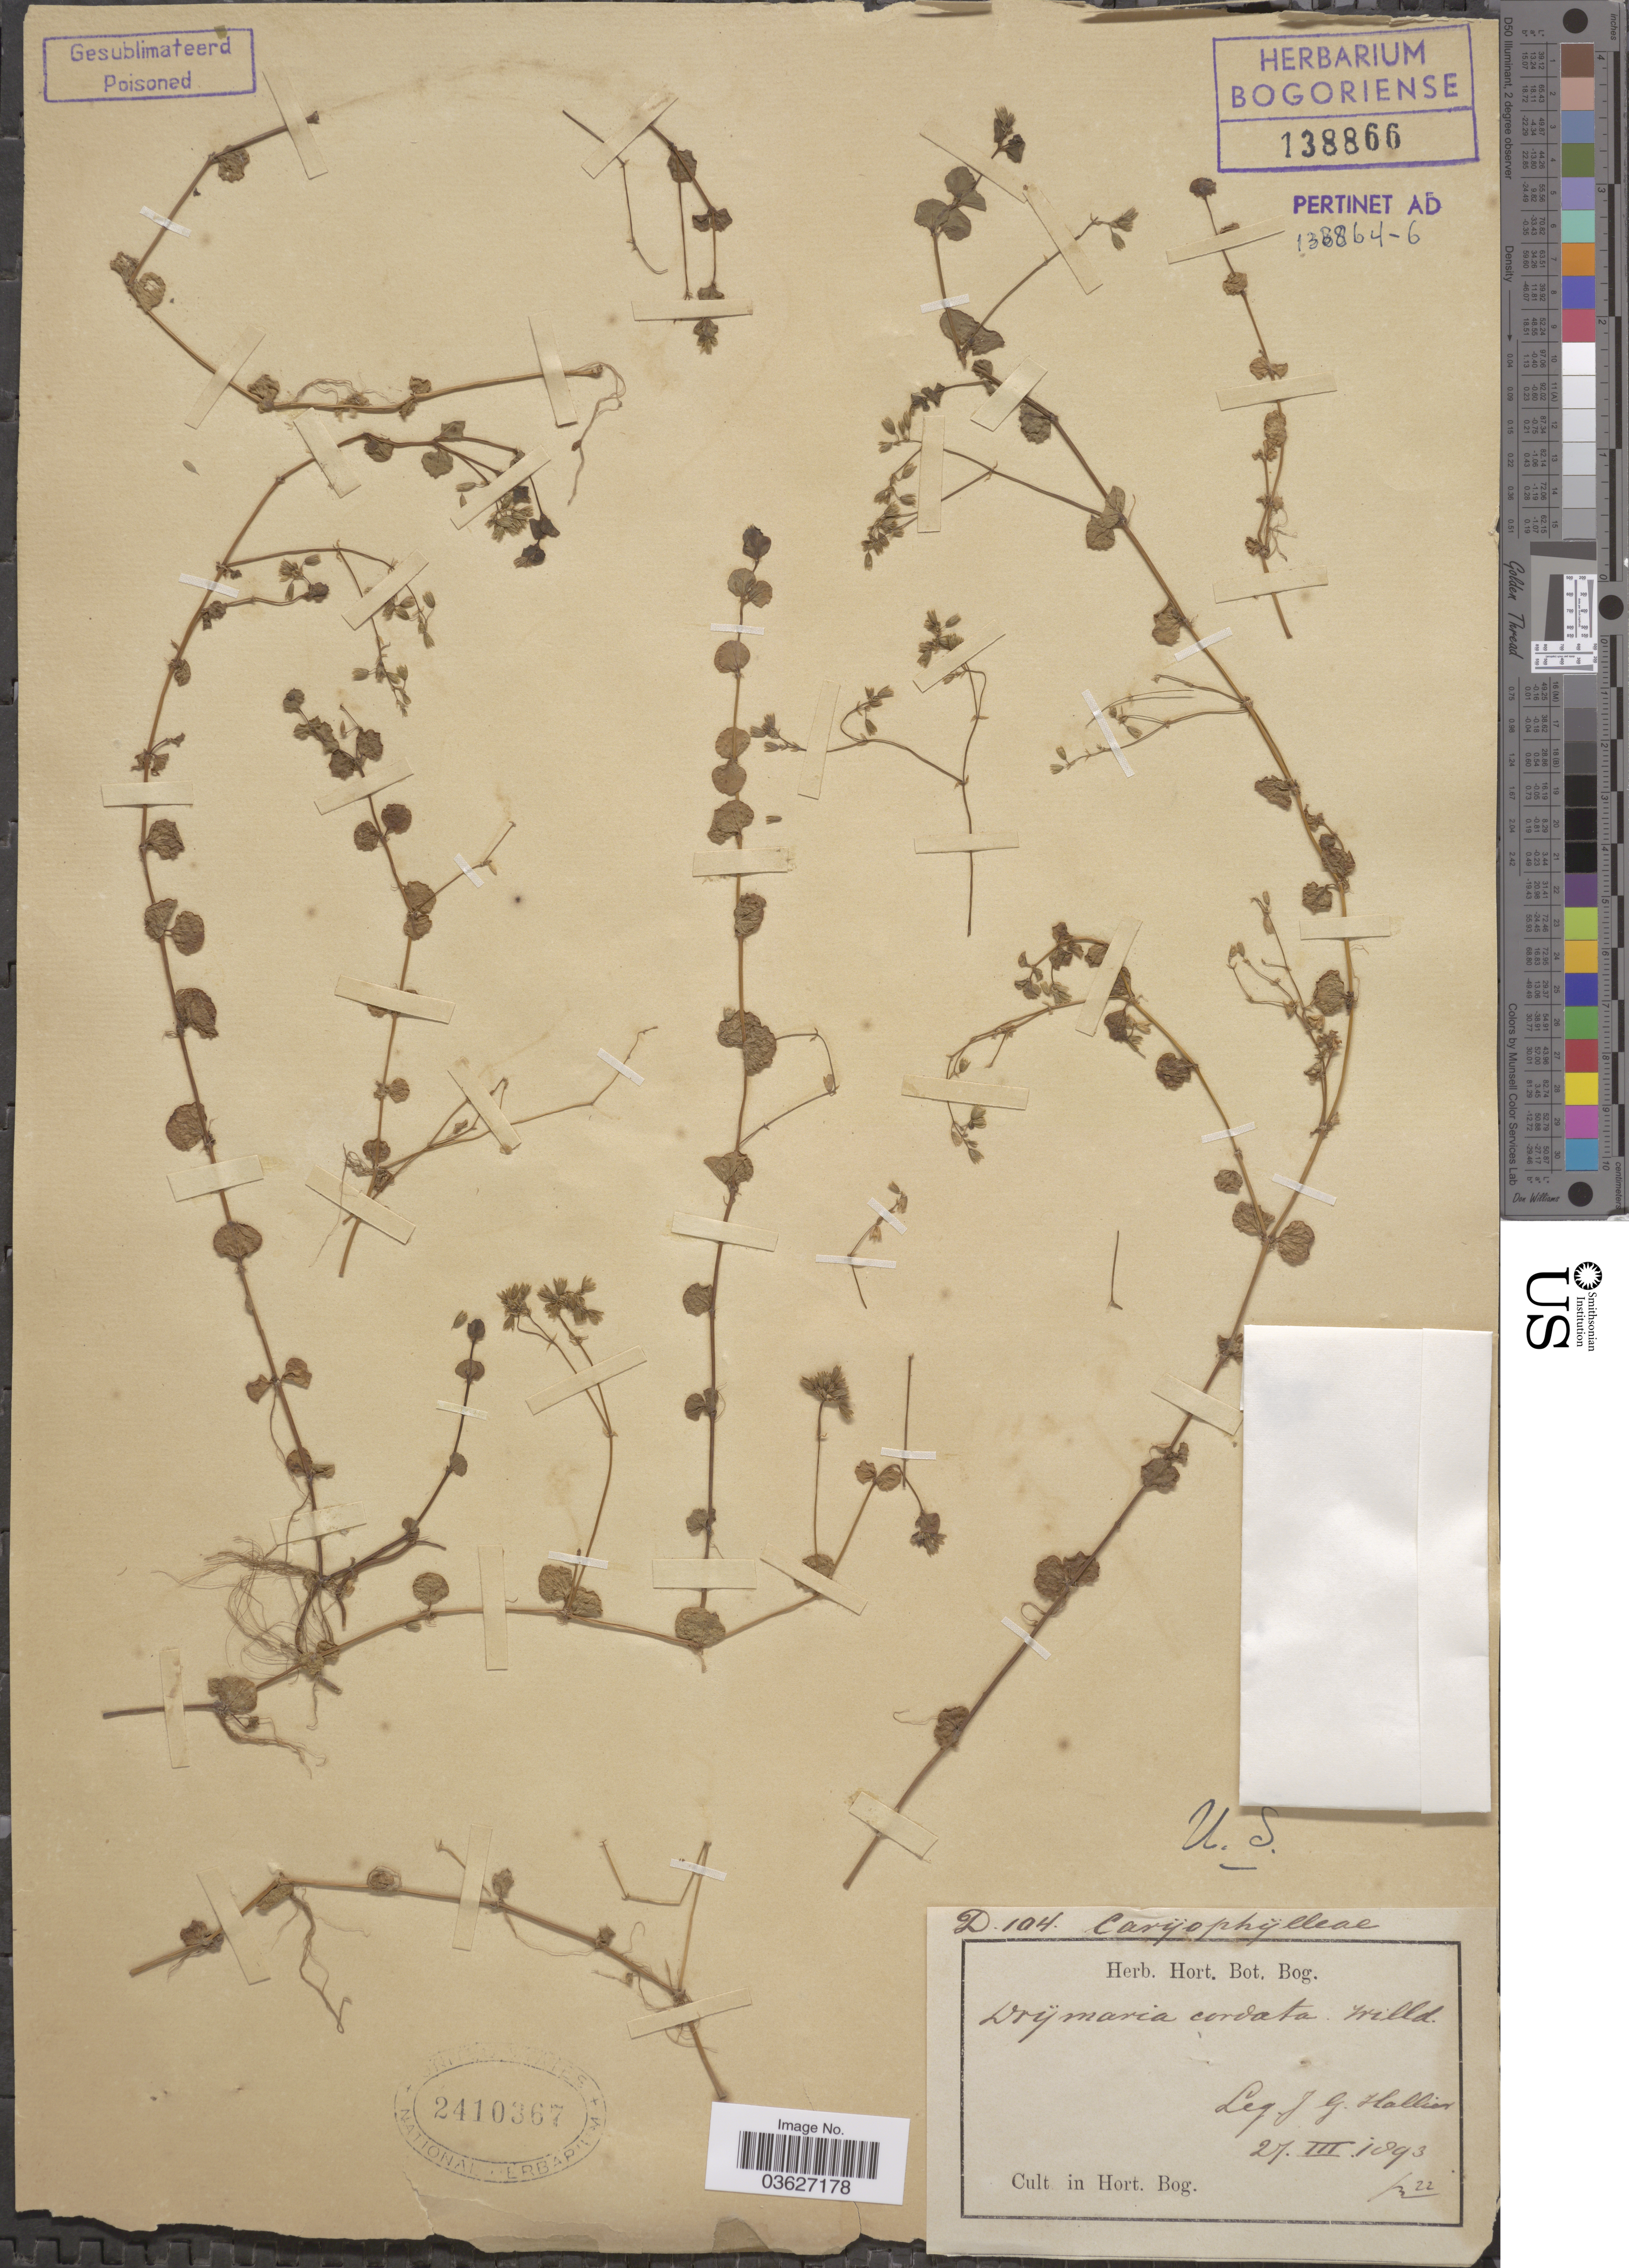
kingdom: Plantae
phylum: Tracheophyta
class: Magnoliopsida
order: Caryophyllales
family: Caryophyllaceae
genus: Drymaria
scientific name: Drymaria cordata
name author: (L.) Willd. ex Schult.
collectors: H. G. Hallier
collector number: D104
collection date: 1893-03-27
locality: Cult. in Hort. Bog.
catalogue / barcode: US 2410367